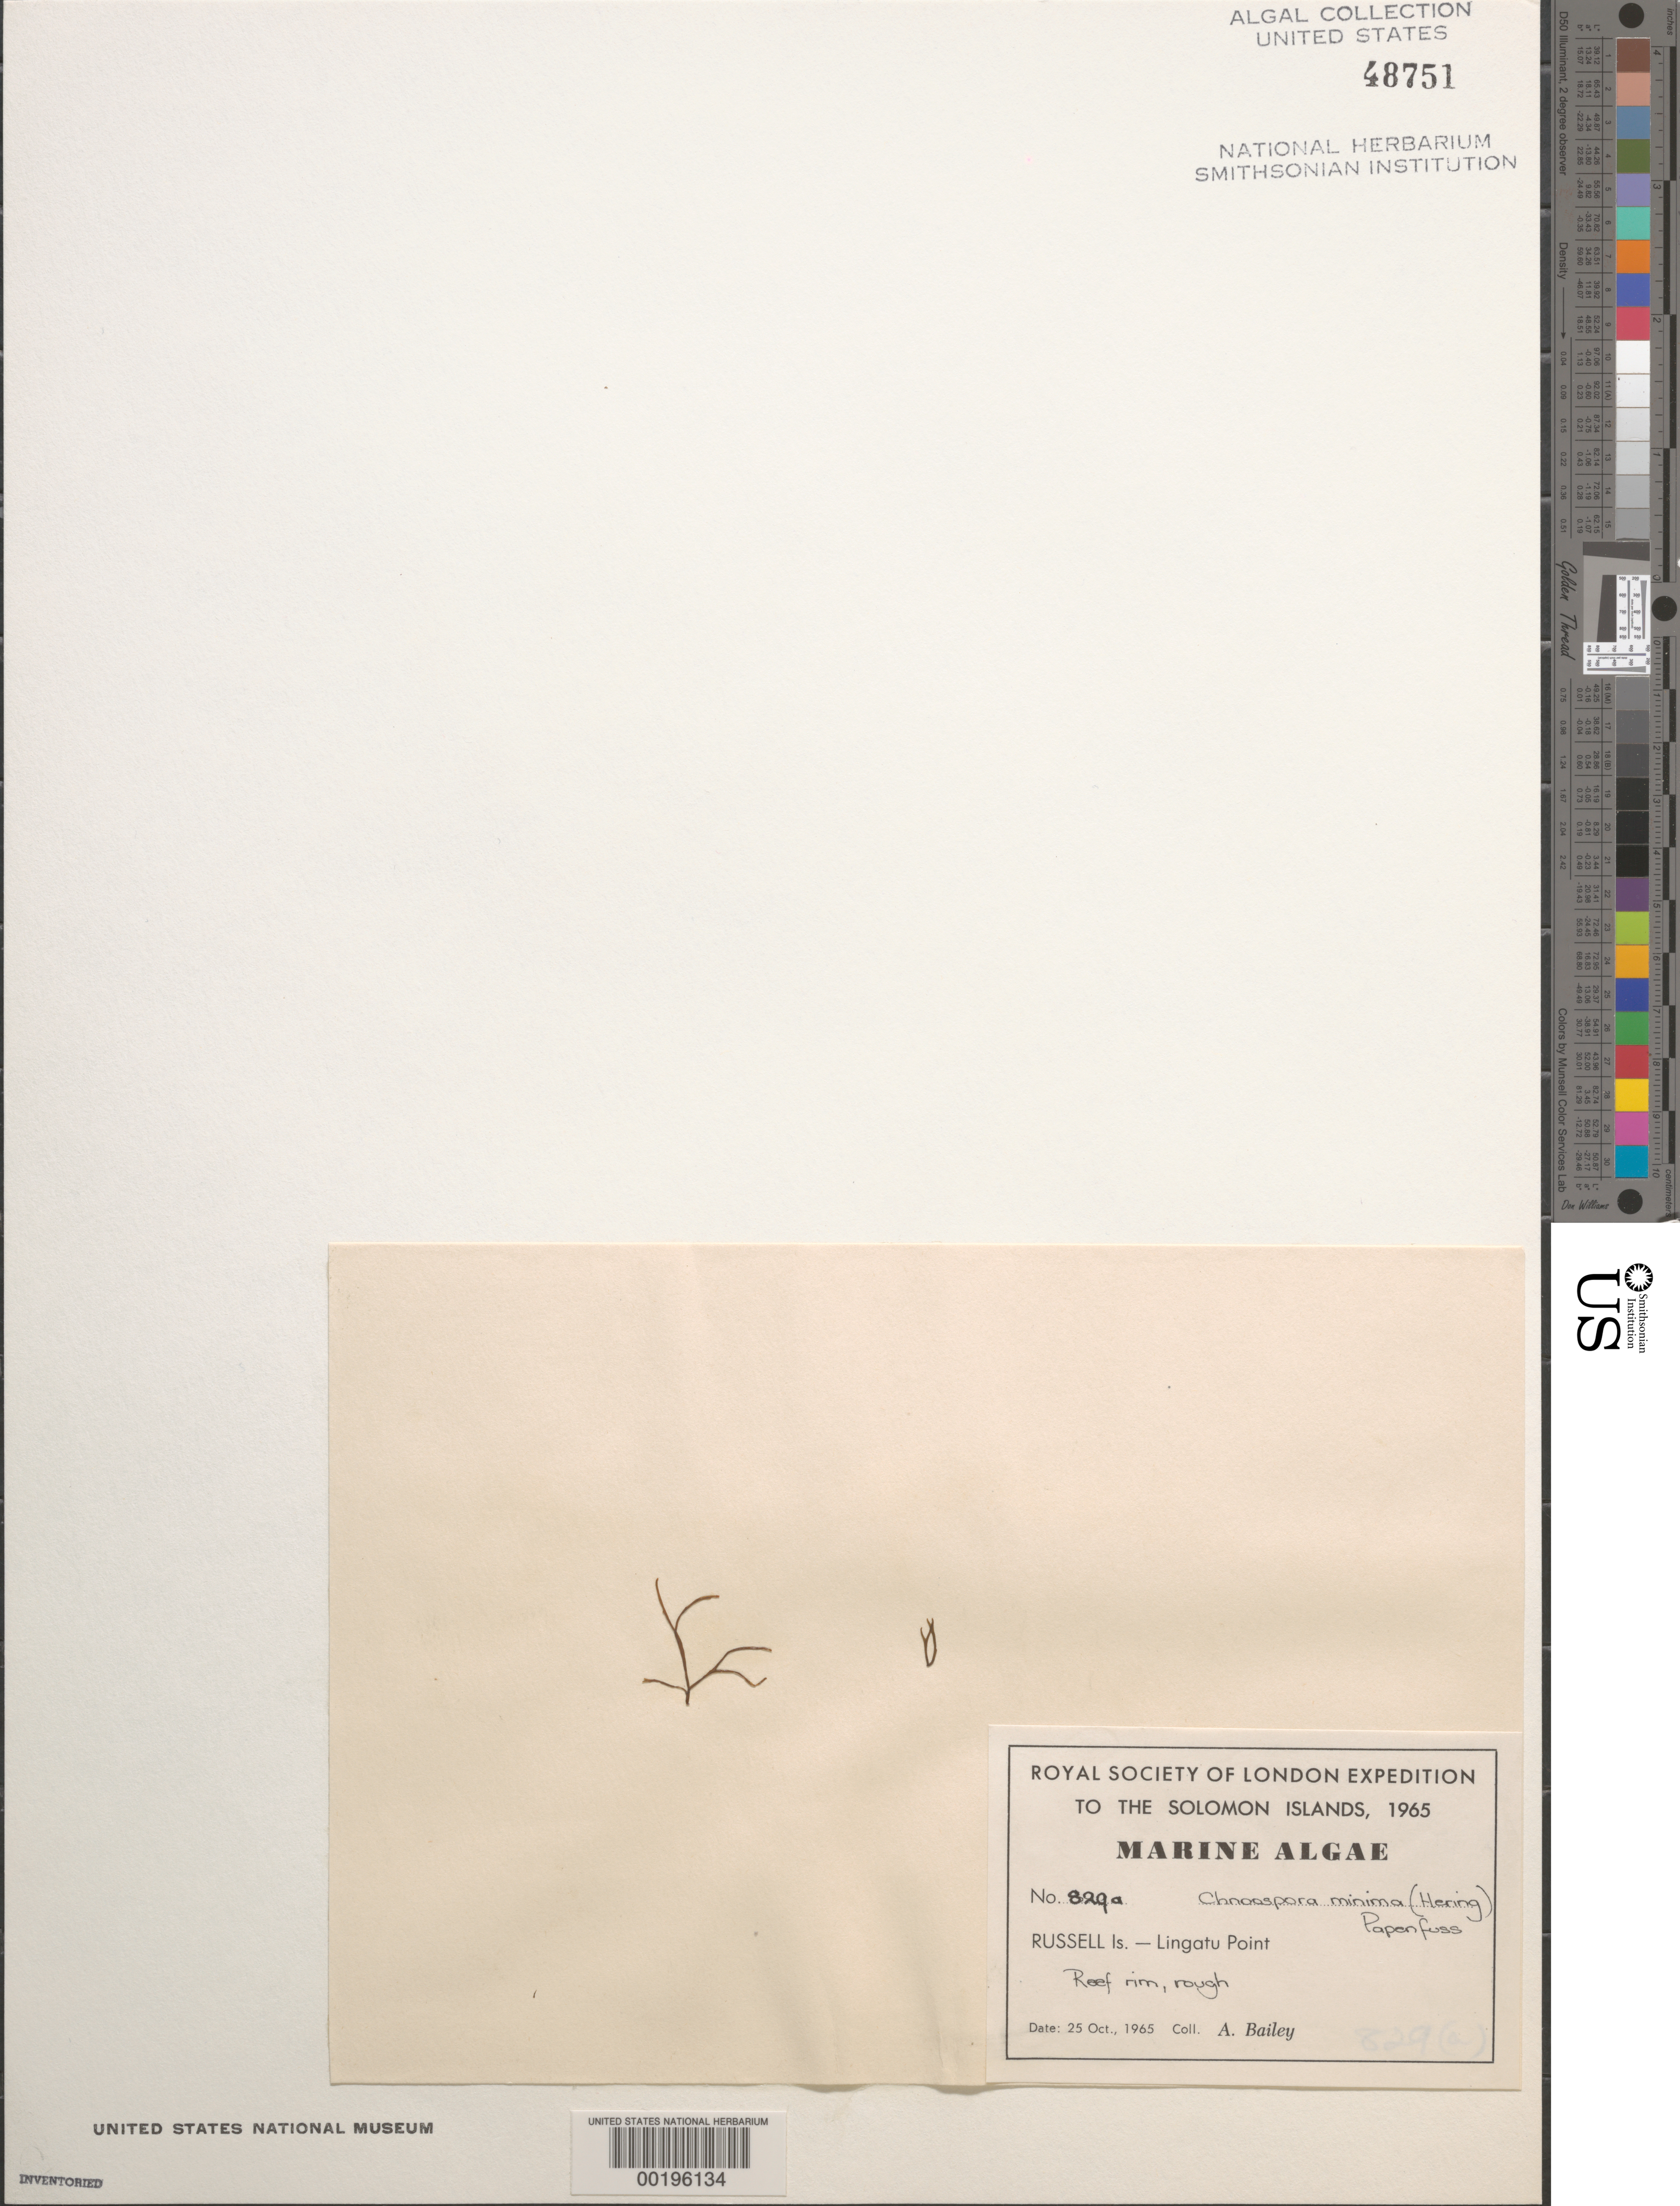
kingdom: Chromista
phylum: Ochrophyta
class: Phaeophyceae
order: Scytosiphonales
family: Scytosiphonaceae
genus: Chnoospora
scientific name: Chnoospora minima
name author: (Hering) Papenf.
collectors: A. Bailey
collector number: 829a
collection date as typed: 25 Oct 1965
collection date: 1965-10-25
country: Solomon Islands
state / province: Central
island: Mbanika [Banika]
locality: Lingatu Point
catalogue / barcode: US 48751